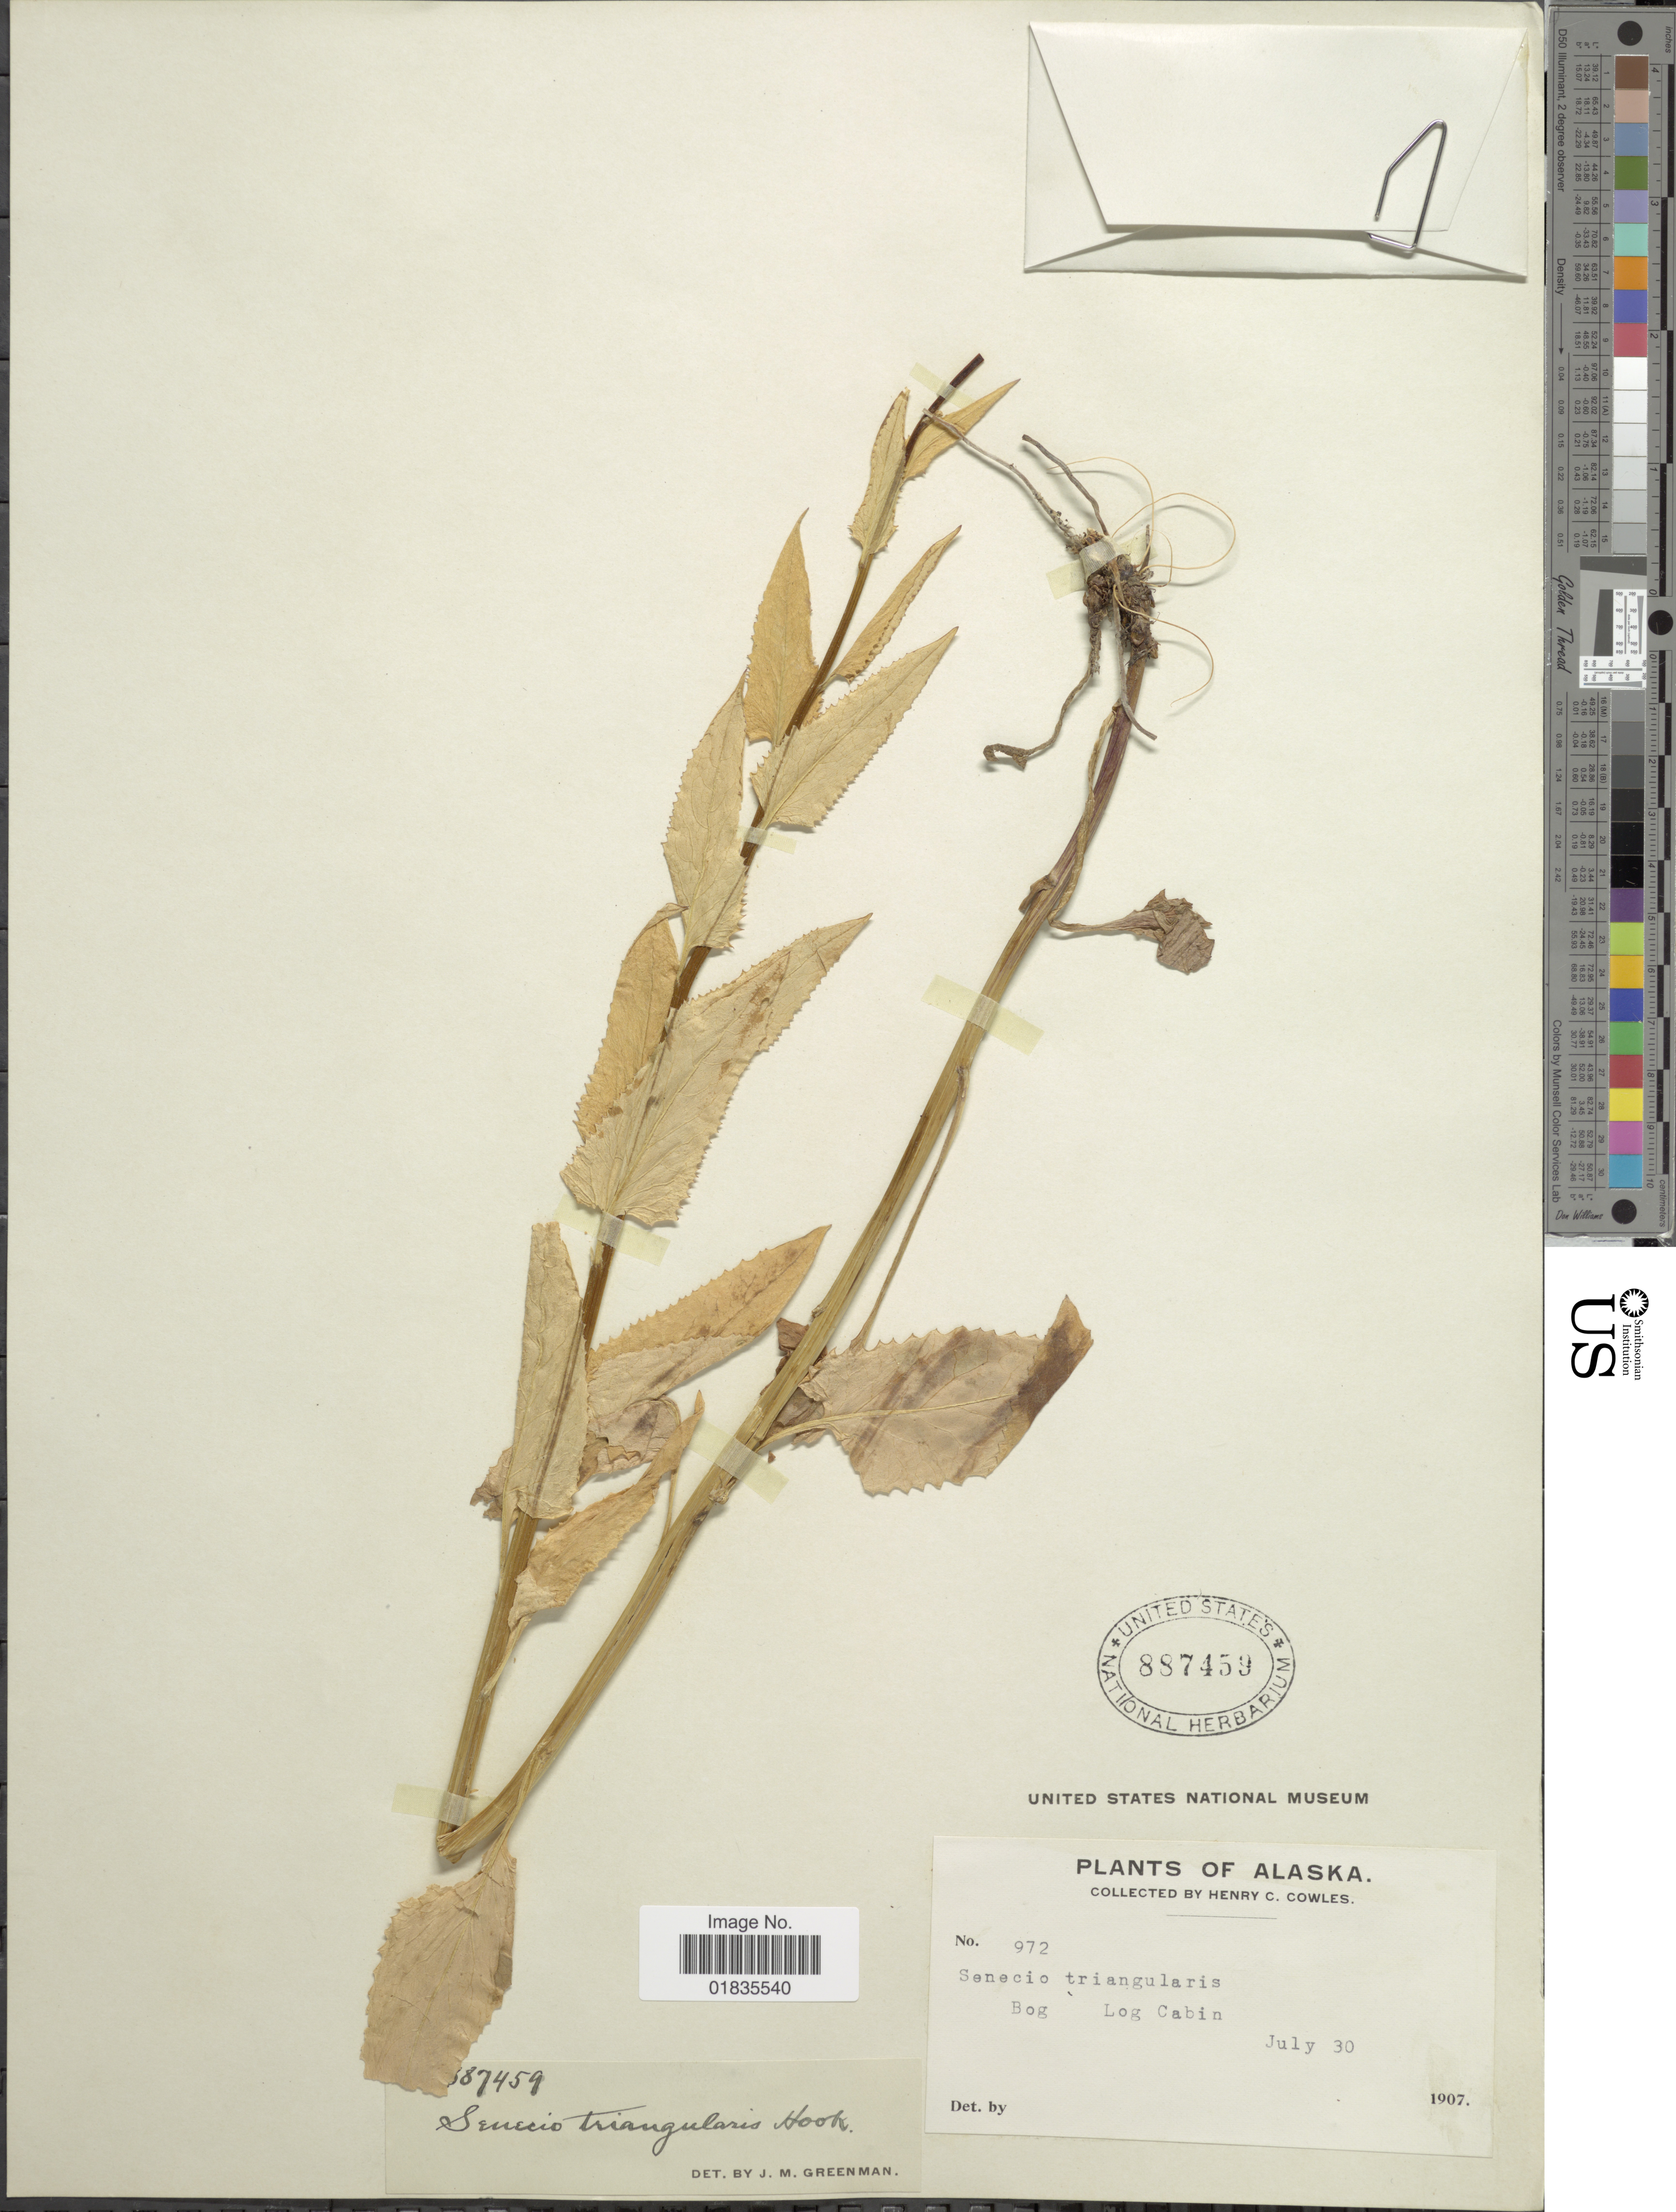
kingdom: Plantae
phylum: Tracheophyta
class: Magnoliopsida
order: Asterales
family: Asteraceae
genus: Senecio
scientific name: Senecio triangularis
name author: Hook.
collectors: H. Cowles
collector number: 972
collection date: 1907-07-30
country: United States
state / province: Alaska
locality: Bog Log Cabin.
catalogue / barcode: US 887459